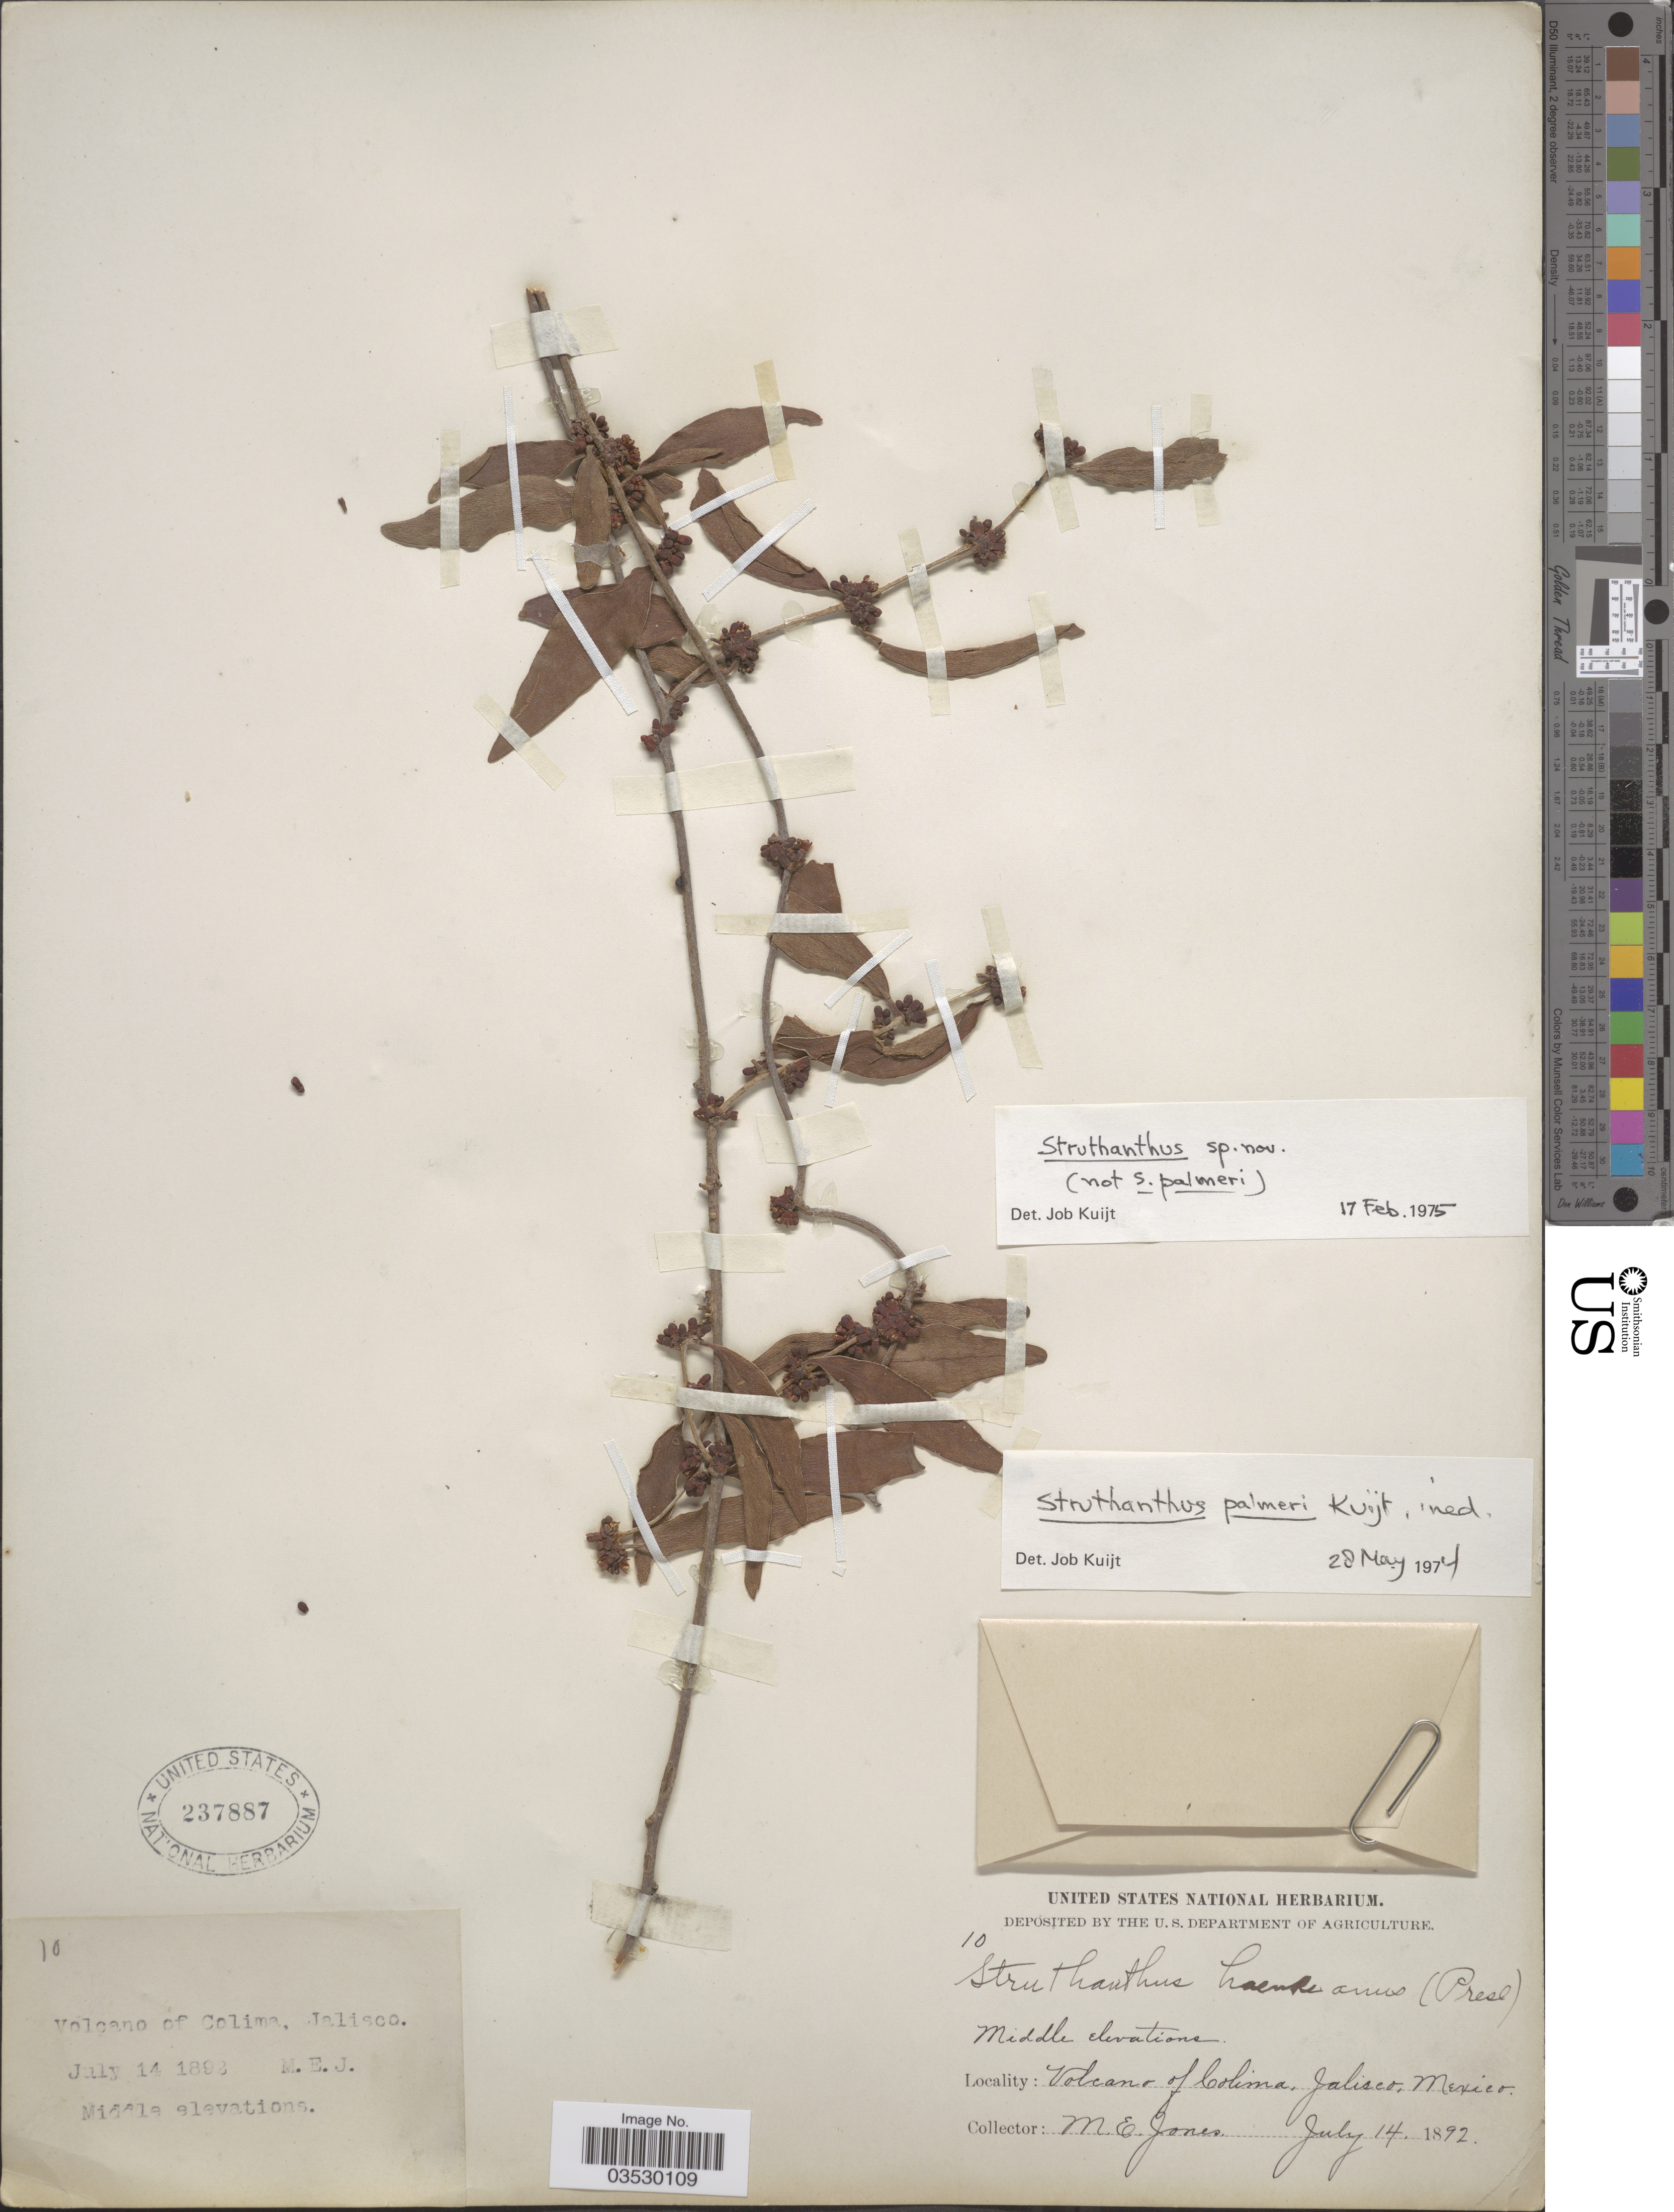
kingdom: Plantae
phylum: Tracheophyta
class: Magnoliopsida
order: Santalales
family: Loranthaceae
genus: Struthanthus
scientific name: Struthanthus palmeri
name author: Kuijt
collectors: M. E. Jones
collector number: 10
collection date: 1892-07-14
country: Mexico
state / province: Jalisco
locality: Volcano of Colima.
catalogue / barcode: US 237887